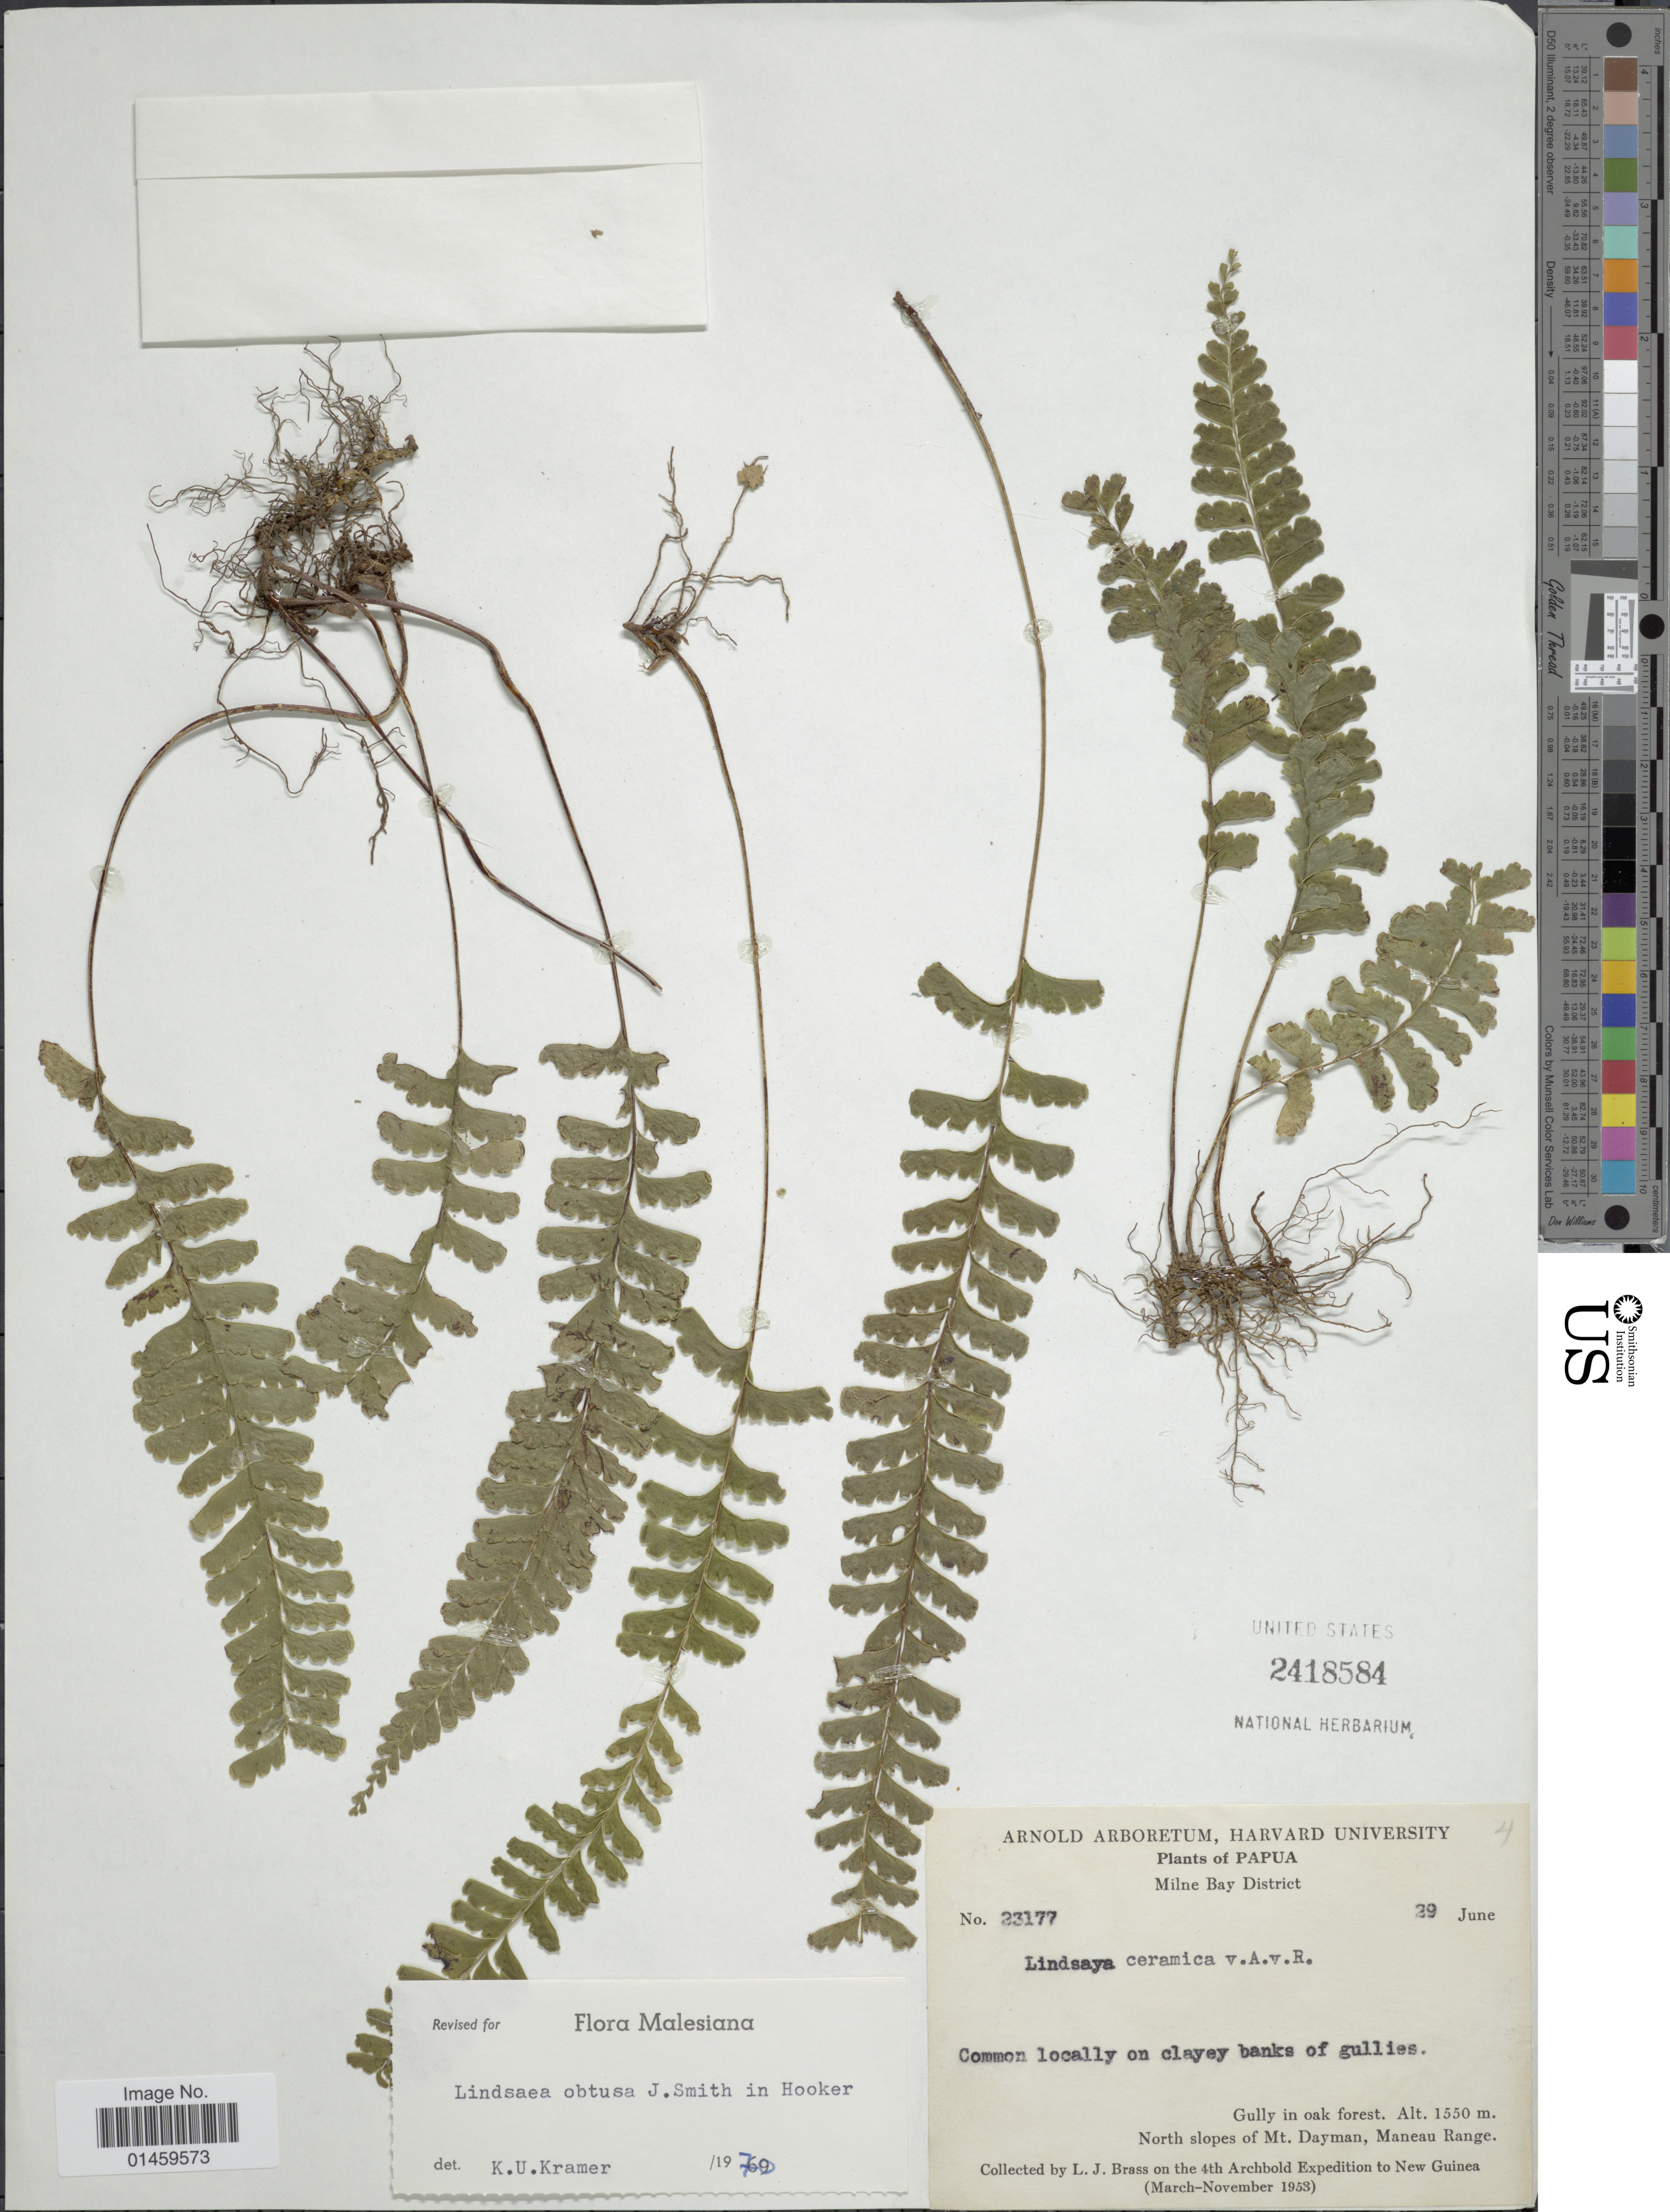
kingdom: Plantae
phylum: Tracheophyta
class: Polypodiopsida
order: Polypodiales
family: Lindsaeaceae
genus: Lindsaea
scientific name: Lindsaea obtusa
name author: J. Sm. ex Hook.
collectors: L. J. Brass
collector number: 23177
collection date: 1953-06-29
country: Papua New Guinea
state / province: Milne Bay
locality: Papua. Milne Bay District. North slopes of Mt. Dayman, Maneau Range.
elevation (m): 1550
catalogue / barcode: US 2418584